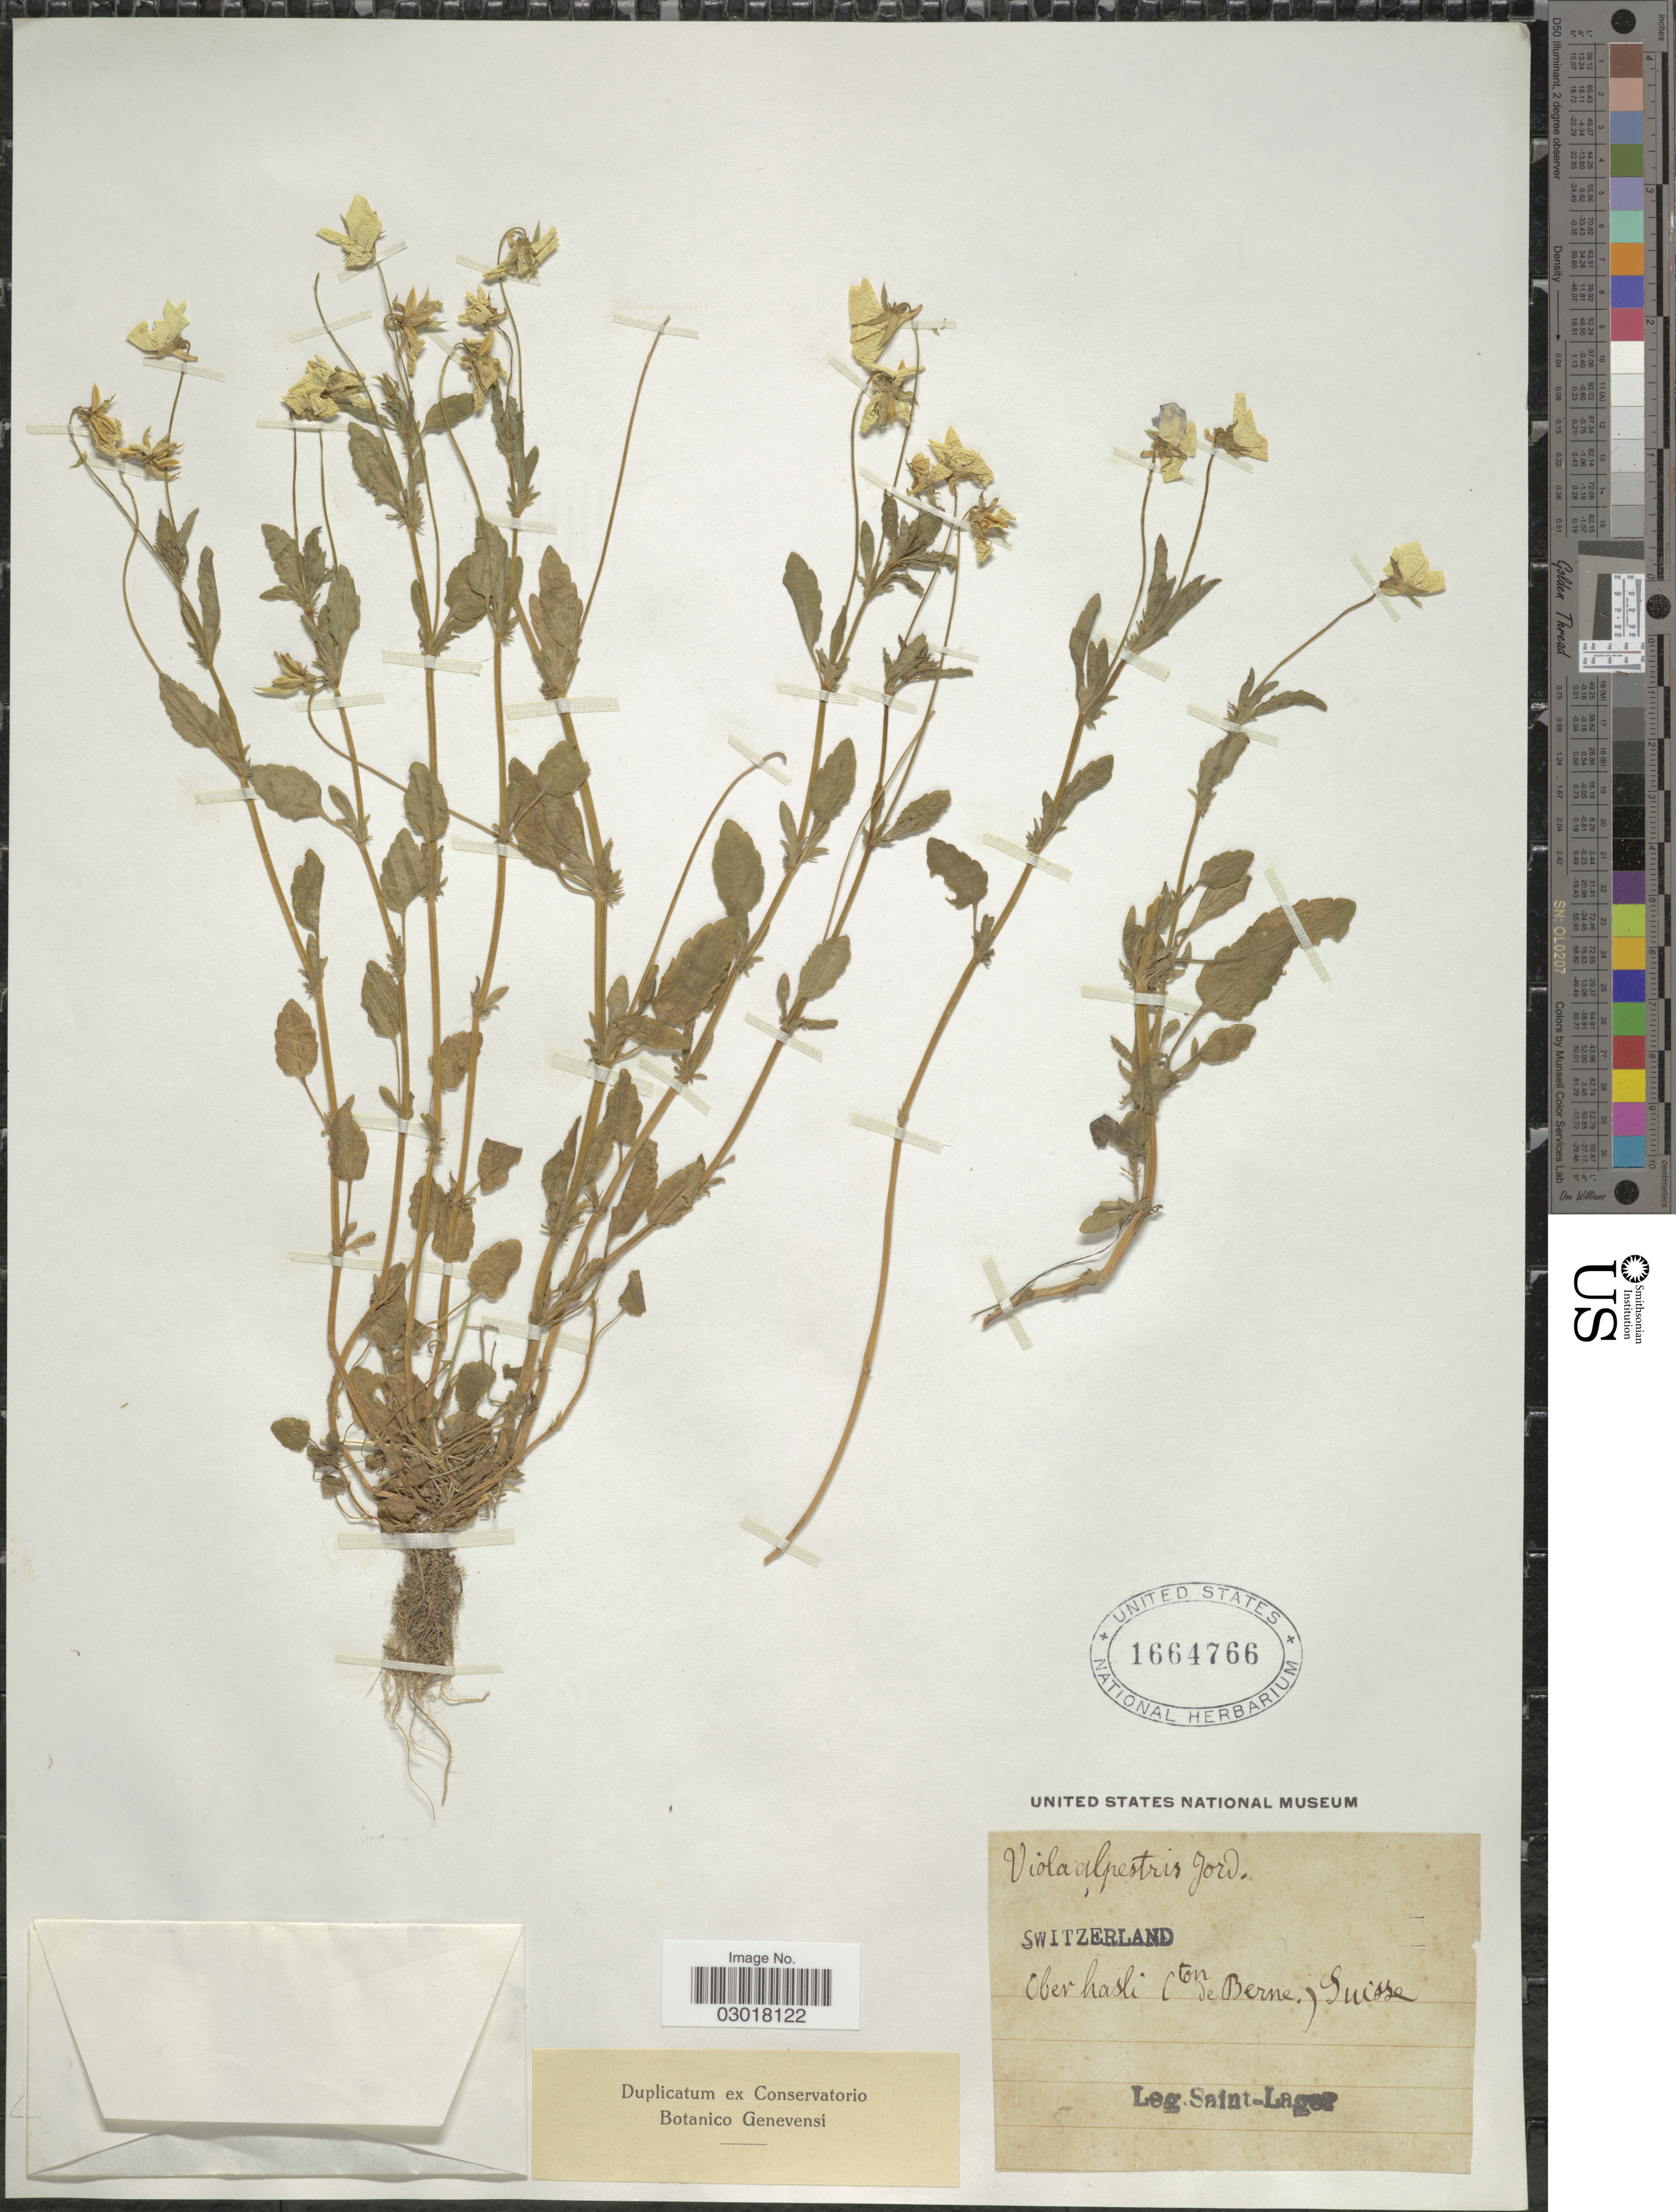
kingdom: Plantae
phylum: Tracheophyta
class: Magnoliopsida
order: Malpighiales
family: Violaceae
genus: Viola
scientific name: Viola alpestris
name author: Jord.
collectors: Saint-Lager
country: Switzerland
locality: Oberhasli (Cton de de Berne) Suisse.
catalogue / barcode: US 1664766